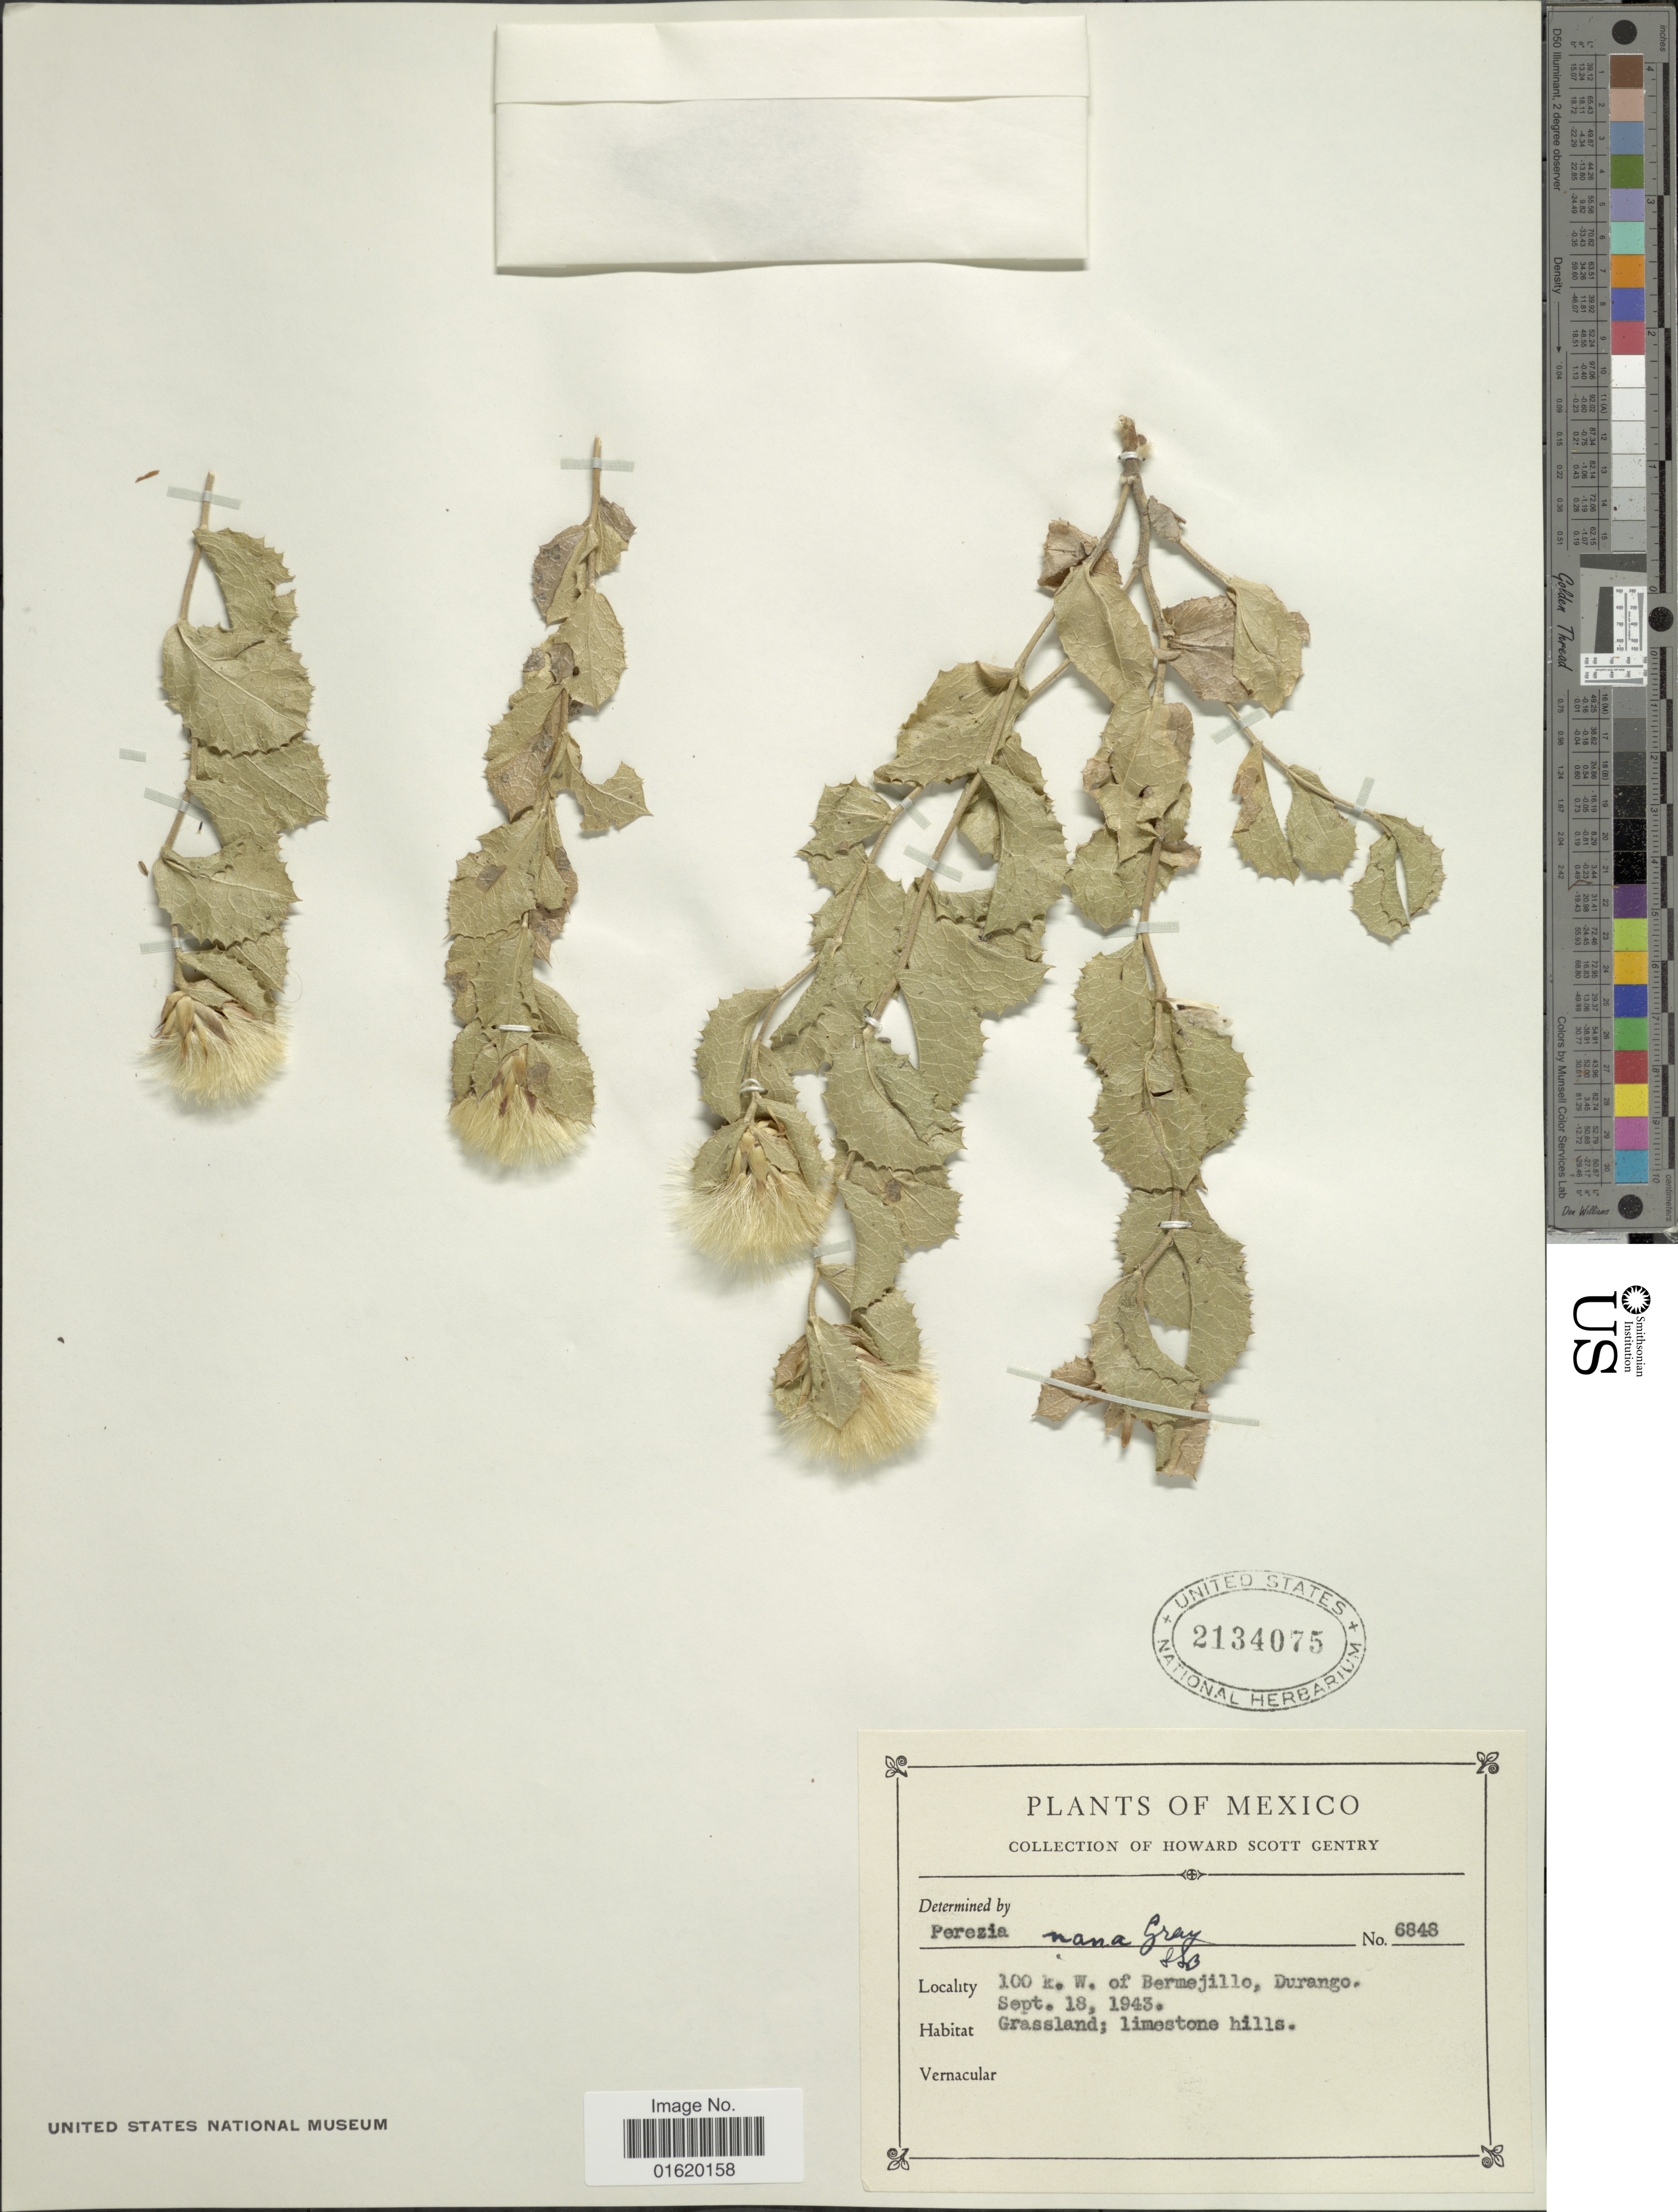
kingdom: Plantae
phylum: Tracheophyta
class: Magnoliopsida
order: Asterales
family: Asteraceae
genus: Acourtia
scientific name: Acourtia nana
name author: (A. Gray) Reveal & R.M. King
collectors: H. S. Gentry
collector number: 6848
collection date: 1943-09-18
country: Mexico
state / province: Durango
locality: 100 k. W. of Bermejillo, Grassland; limestone hills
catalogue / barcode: US 2134075